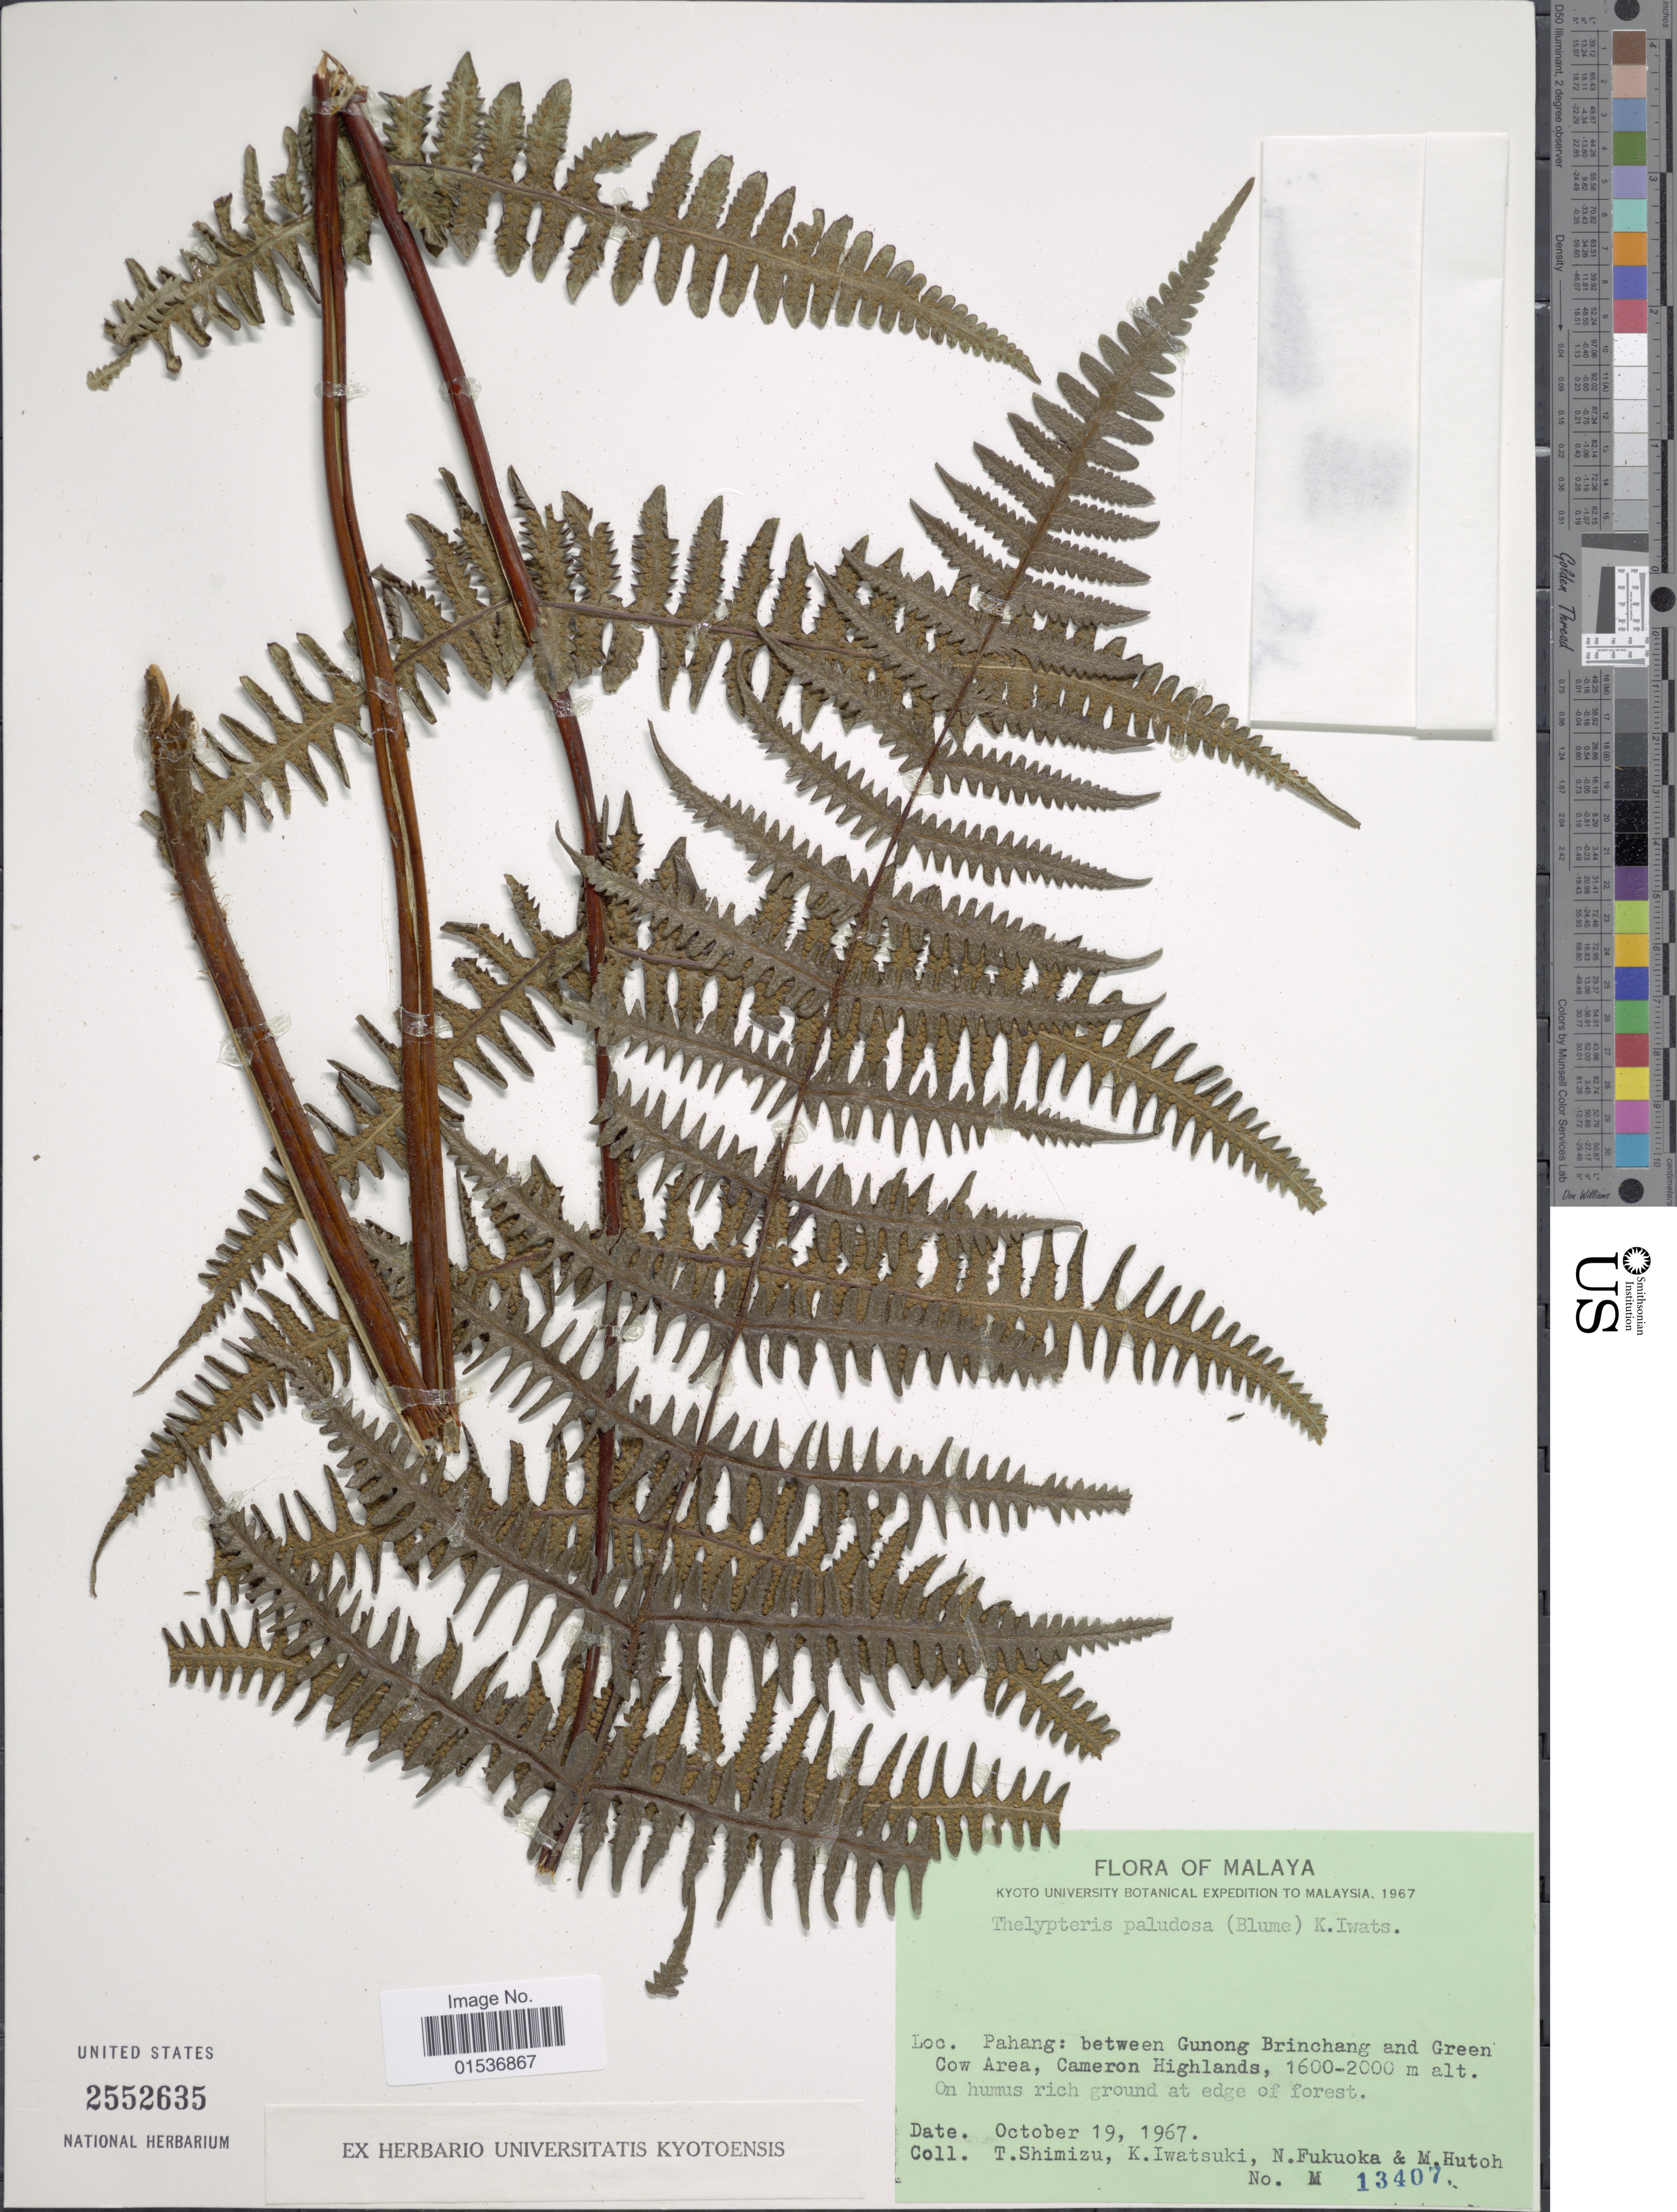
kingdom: Plantae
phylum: Tracheophyta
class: Polypodiopsida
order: Polypodiales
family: Thelypteridaceae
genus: Pseudophegopteris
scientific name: Pseudophegopteris pyrrhorachis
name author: (Kunze) Ching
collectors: T. Shimizu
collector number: M13407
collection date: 1967-10-19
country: Malaysia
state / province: Pahang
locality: Malaya, Pahang: between Gunong Brinchang and Green Cow Area, Cameron Highlands.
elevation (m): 1600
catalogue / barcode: US 2552635